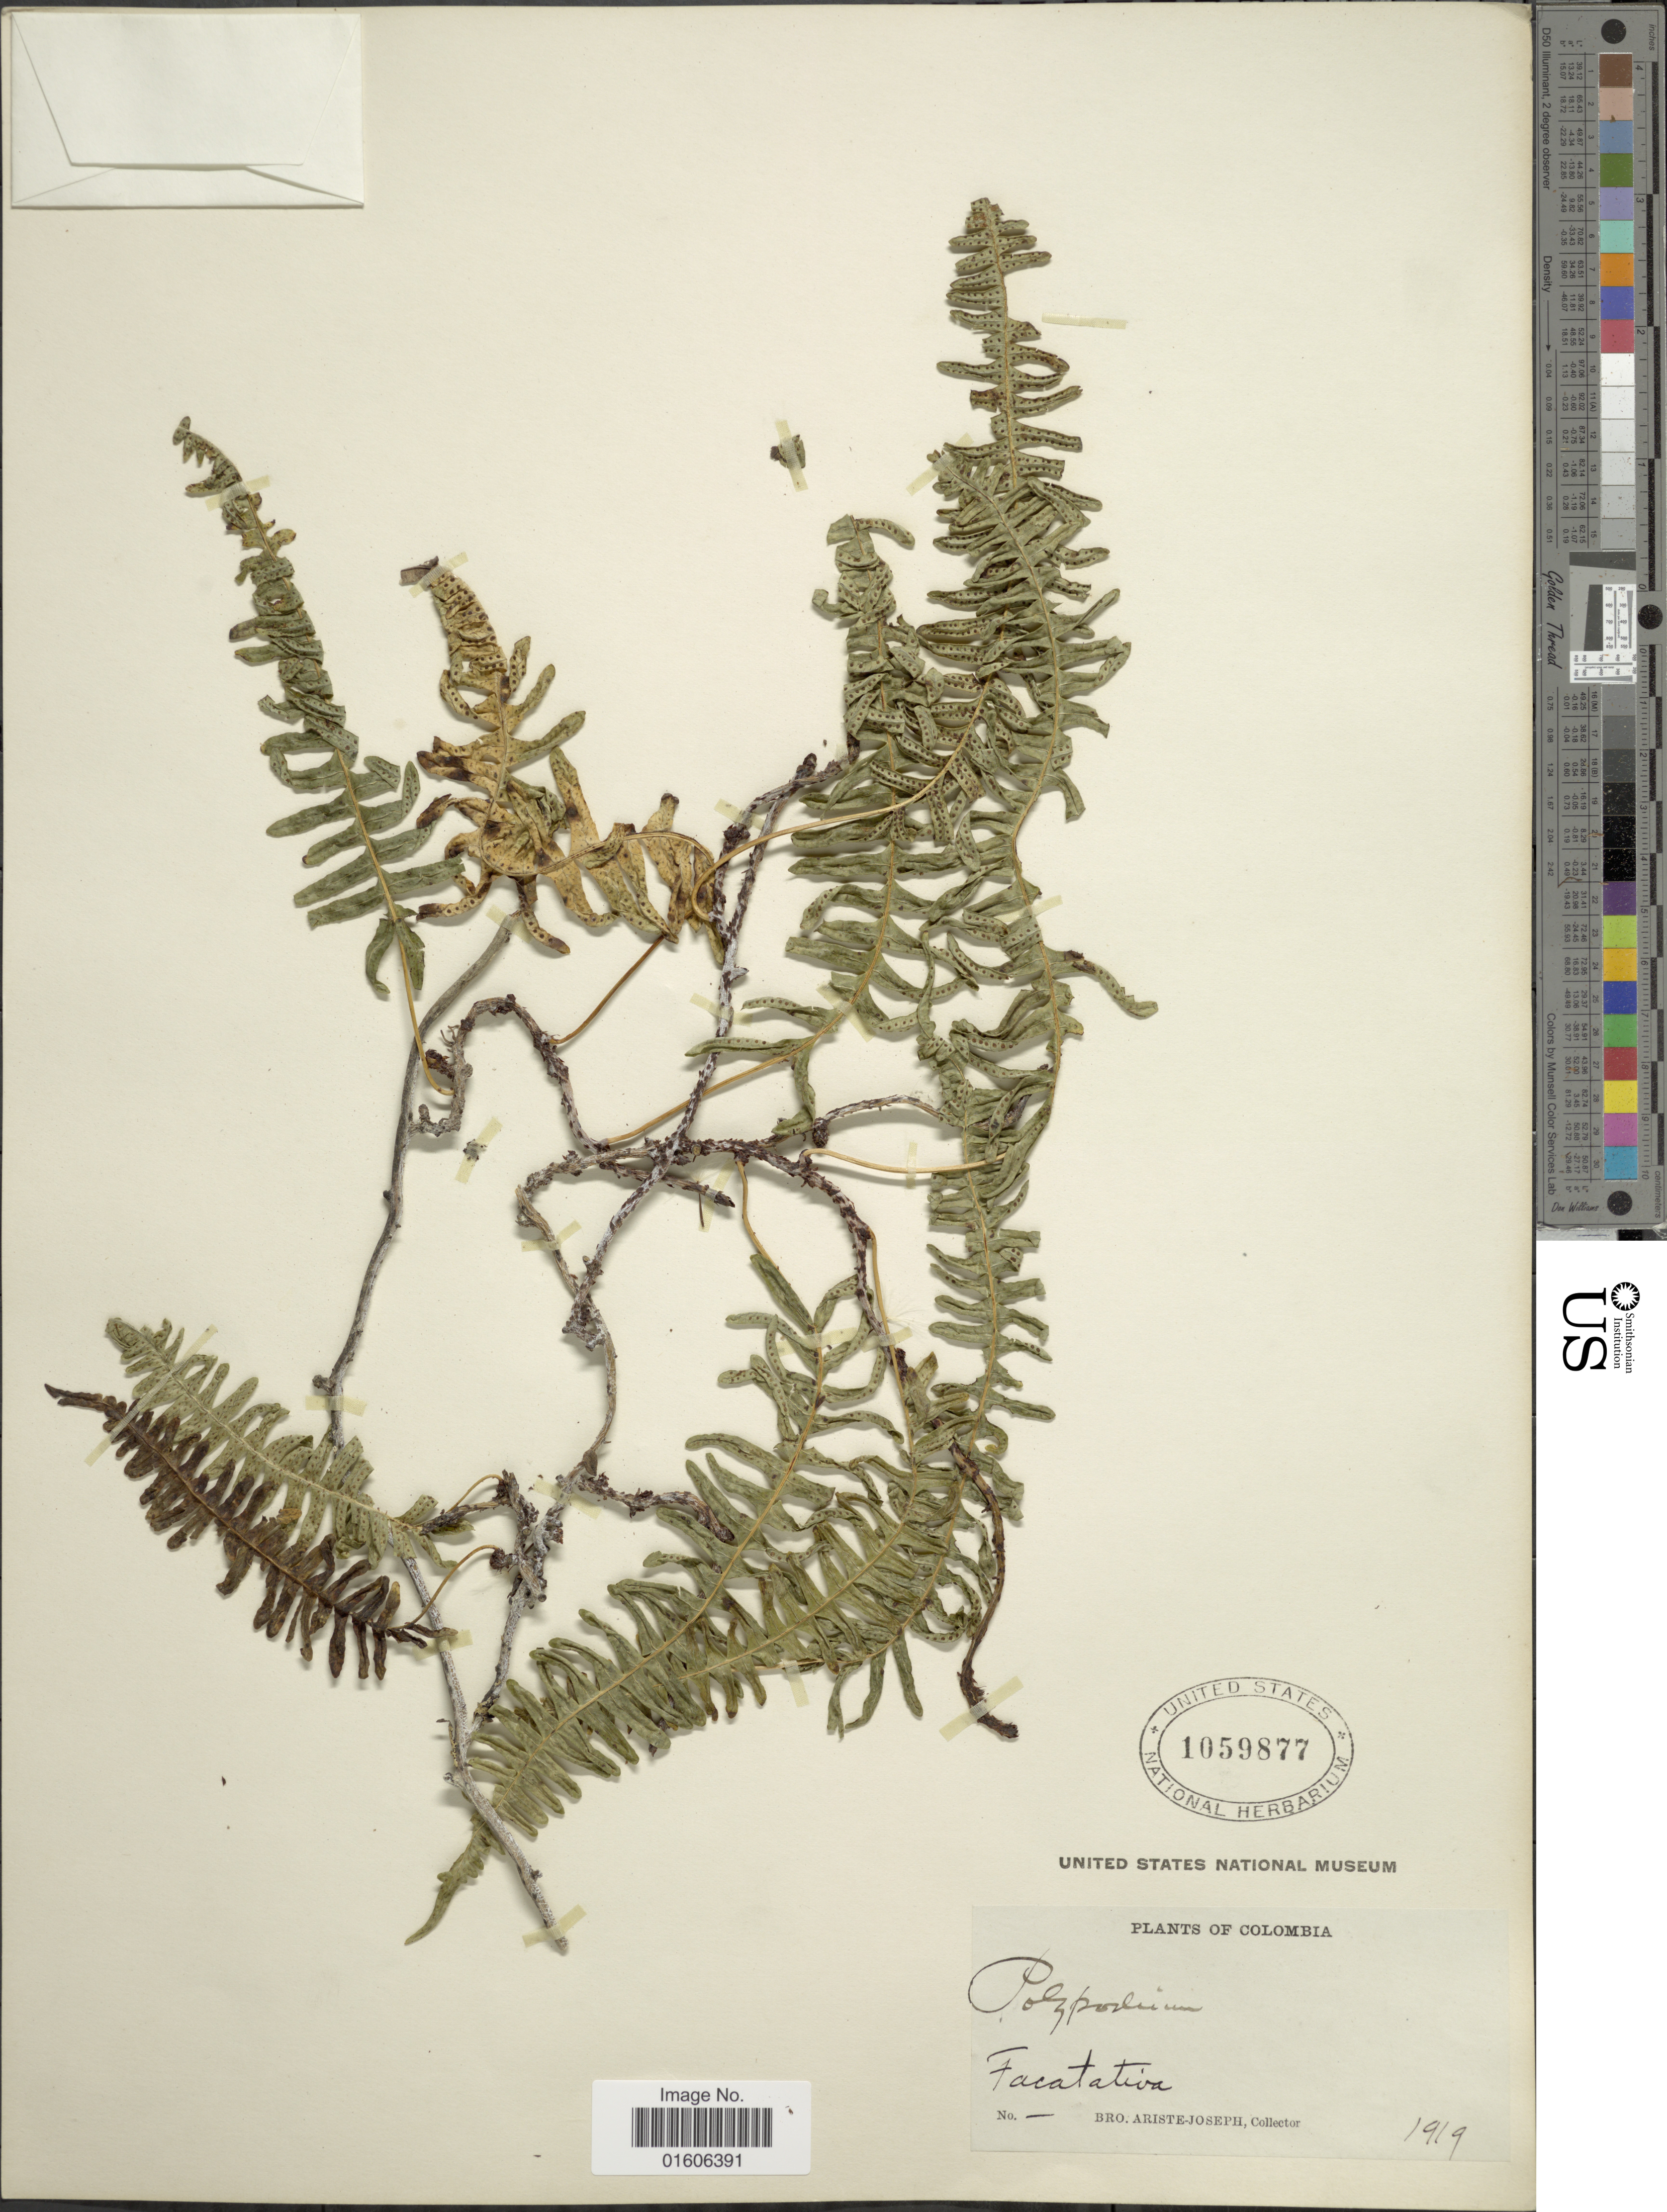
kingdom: Plantae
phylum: Tracheophyta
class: Polypodiopsida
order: Polypodiales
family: Polypodiaceae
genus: Serpocaulon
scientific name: Serpocaulon funckii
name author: (Mett.) A.R. Sm.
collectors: Bro. Ariste-Joseph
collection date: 1919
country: Colombia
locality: Facatativa.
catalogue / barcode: US 1059877